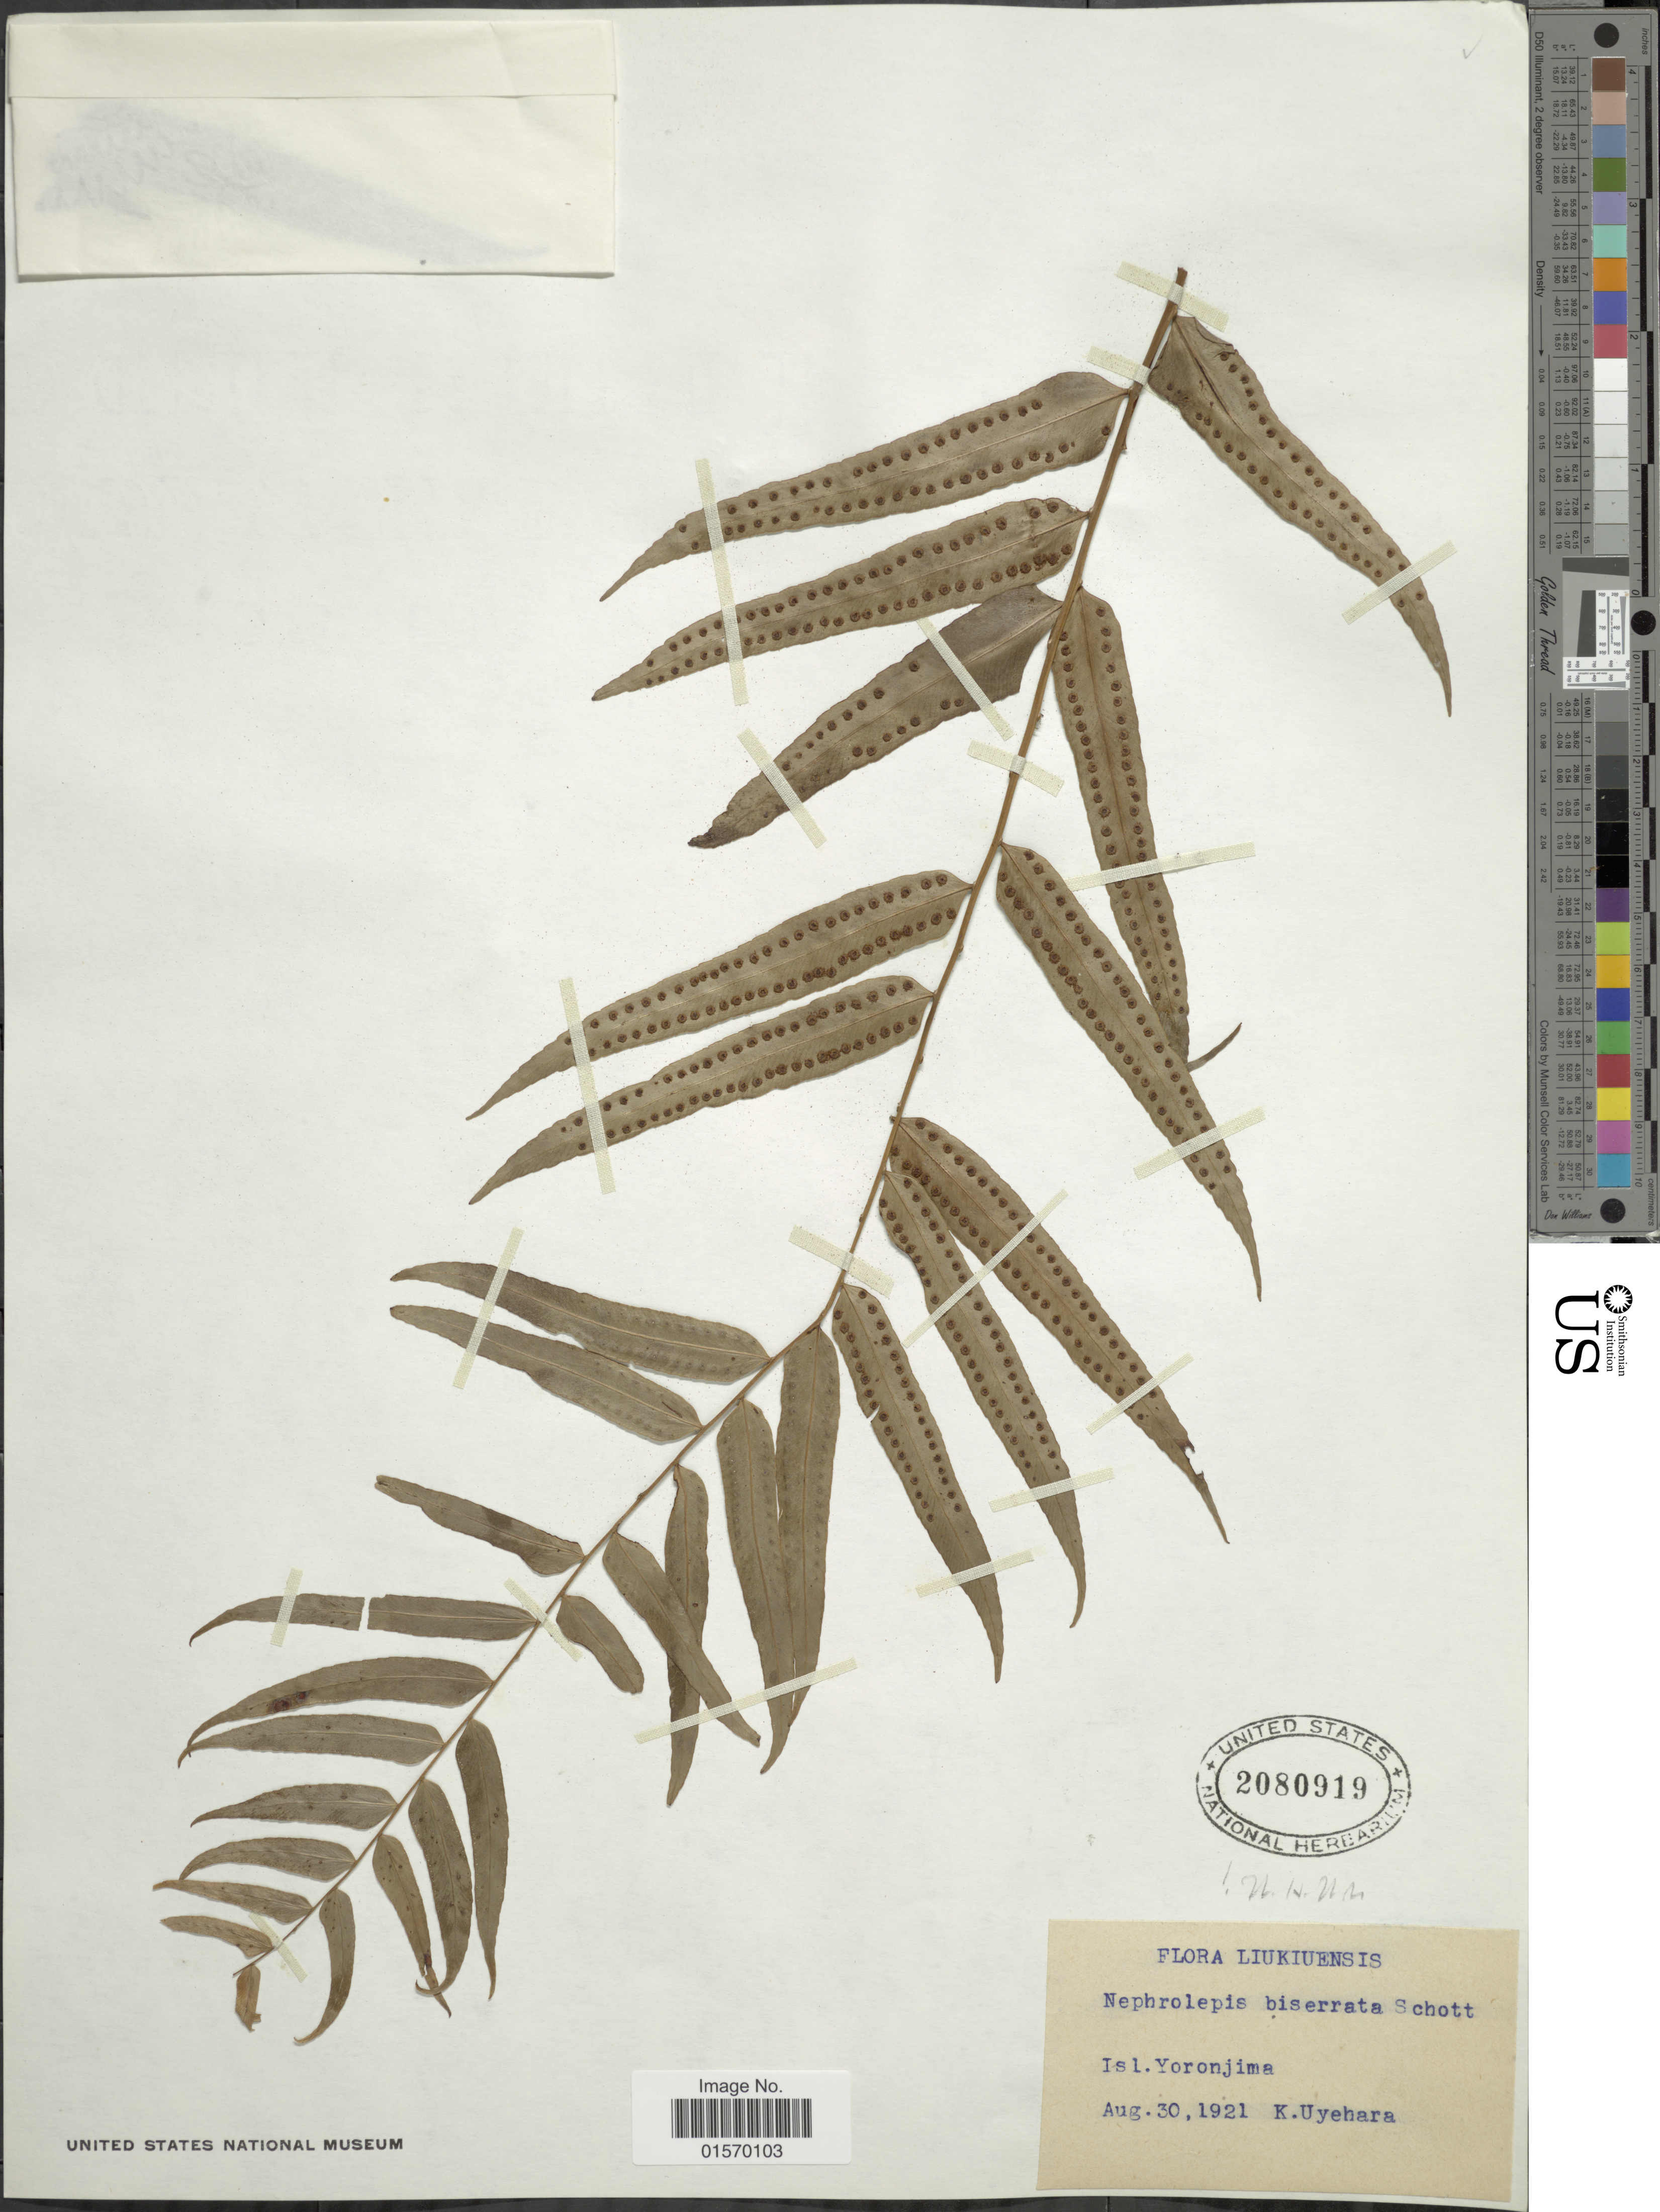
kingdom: Plantae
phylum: Tracheophyta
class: Polypodiopsida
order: Polypodiales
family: Nephrolepidaceae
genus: Nephrolepis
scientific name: Nephrolepis biserrata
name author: (Sw.) Schott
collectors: K. Uyehara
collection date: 1921-08-30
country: Japan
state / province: Okinawa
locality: Liukiuensis. Isl. Yoronjima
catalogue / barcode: US 2080919